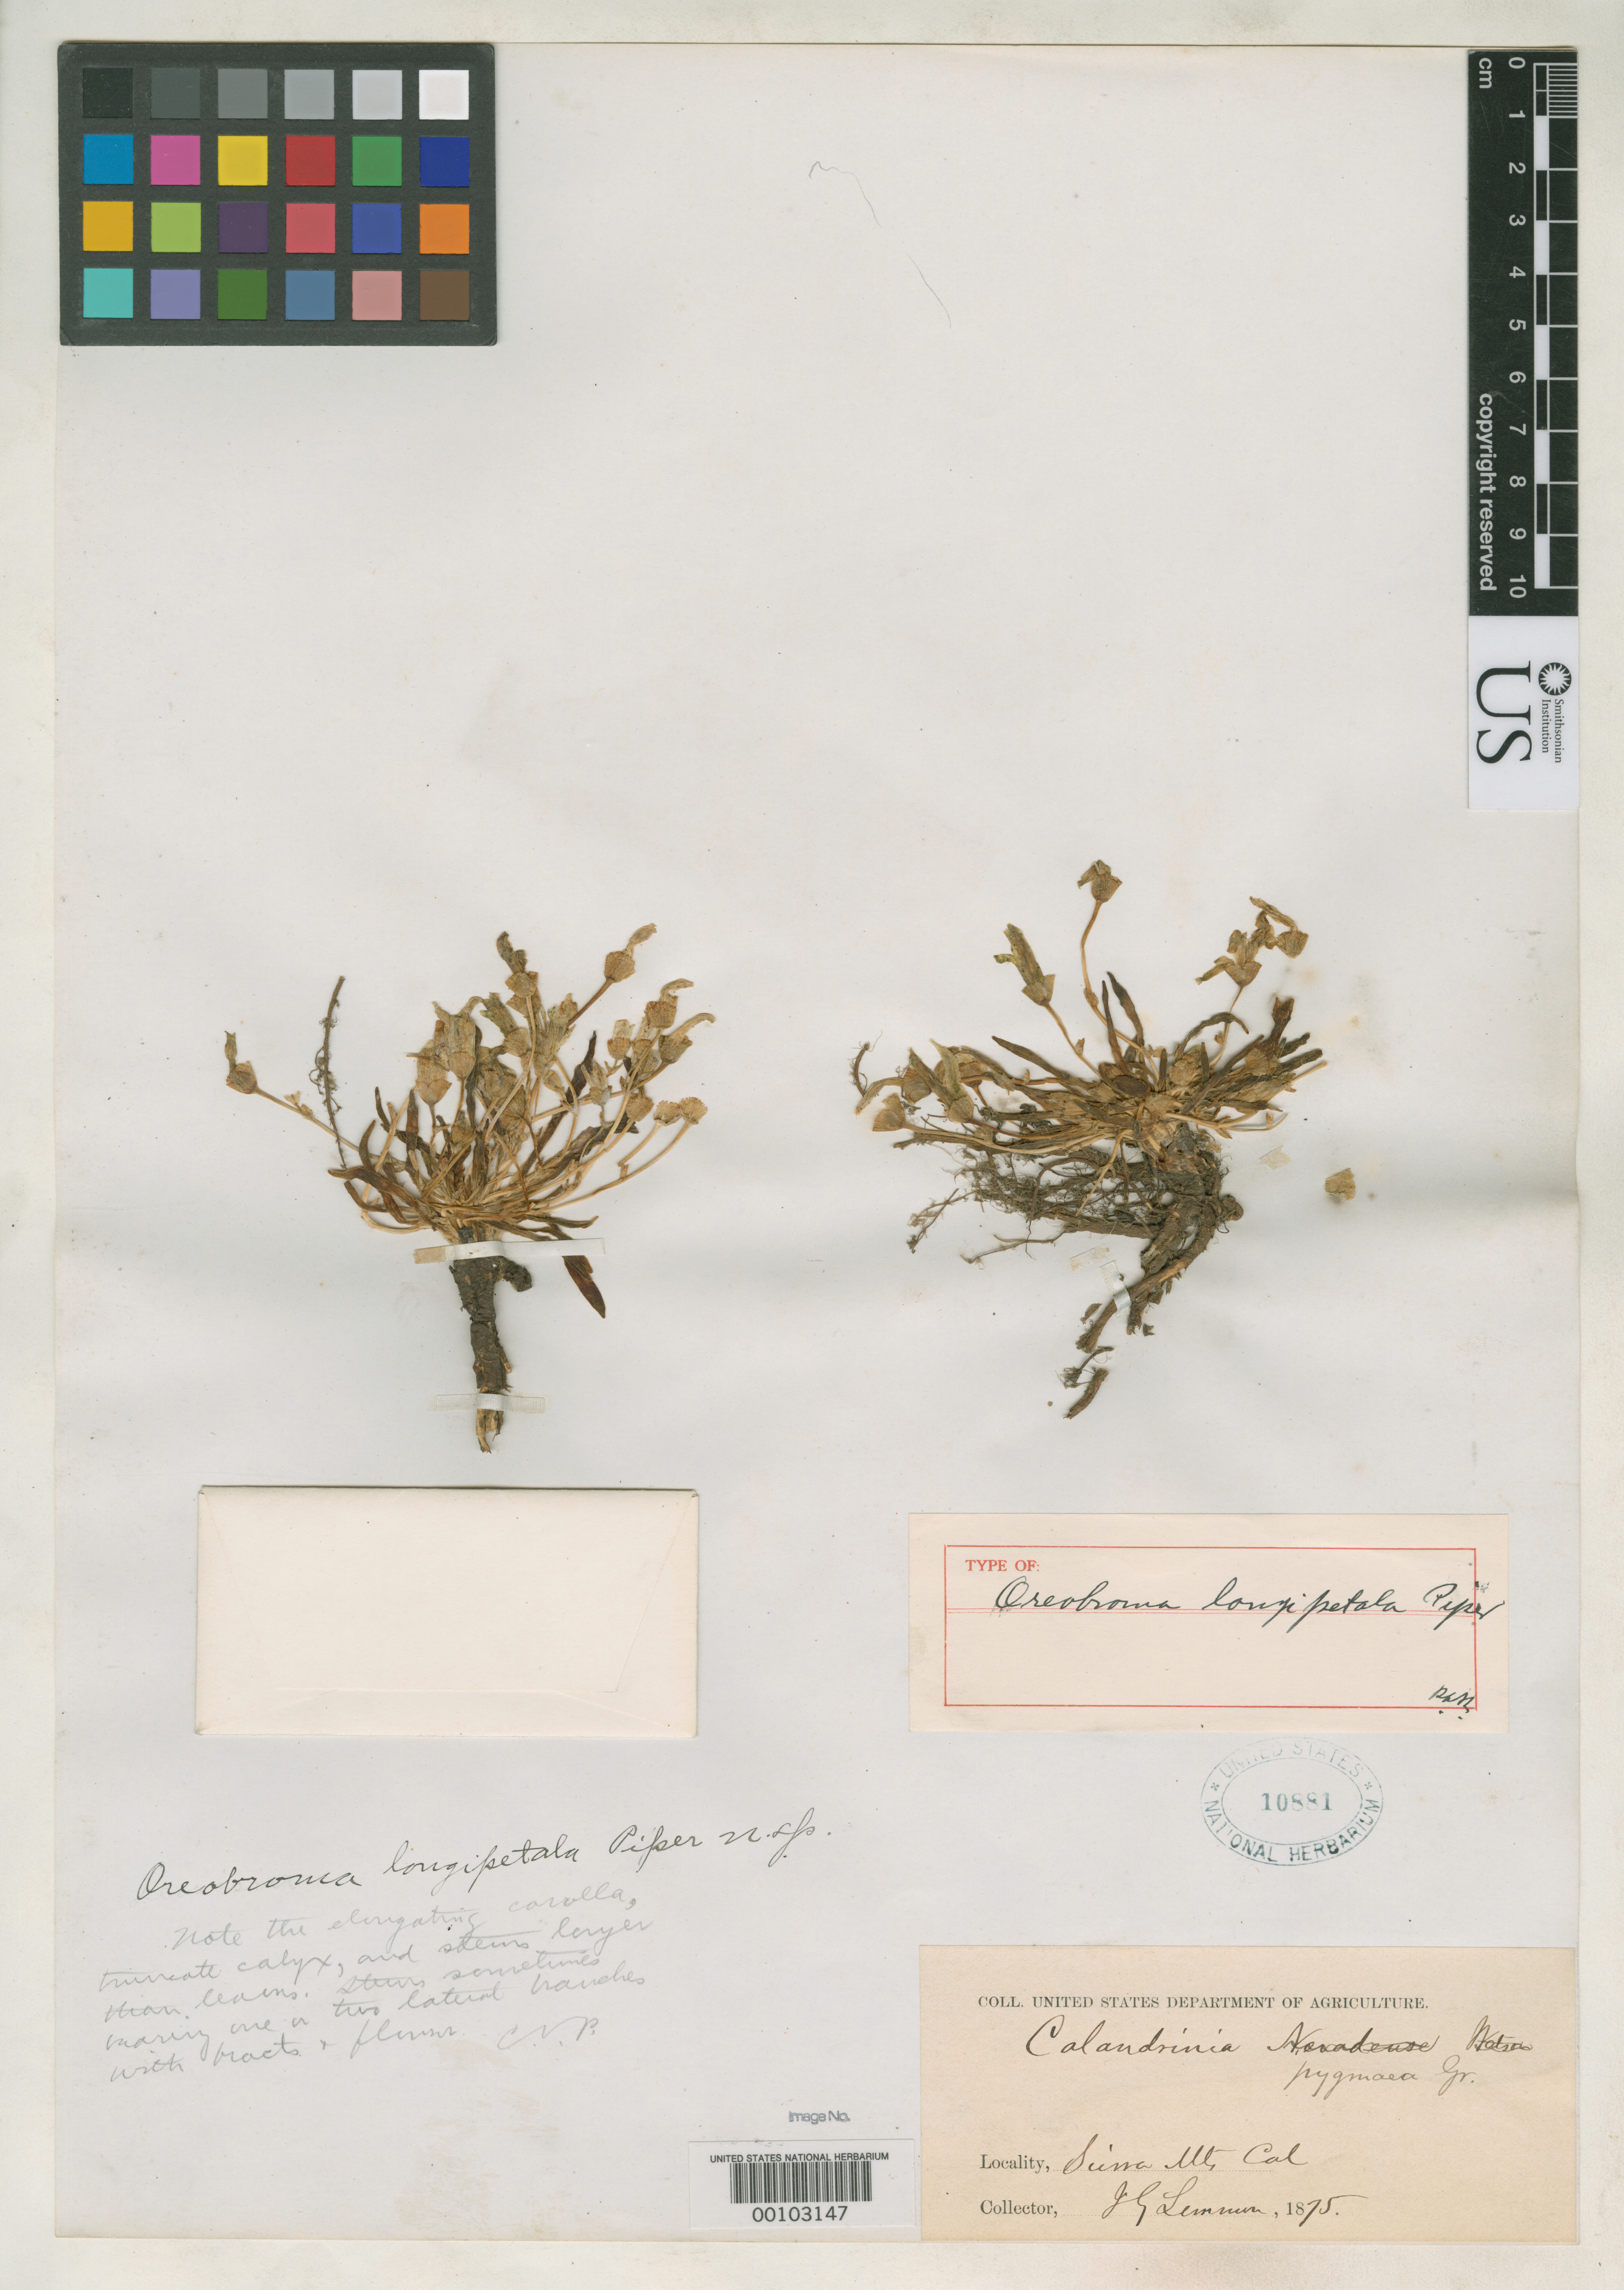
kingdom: Plantae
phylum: Tracheophyta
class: Magnoliopsida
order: Caryophyllales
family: Montiaceae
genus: Oreobroma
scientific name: Oreobroma longipetala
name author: Piper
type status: Holotype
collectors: J. G. Lemmon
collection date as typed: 1875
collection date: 1875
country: United States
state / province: California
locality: Sierra Nevada.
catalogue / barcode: US 10881